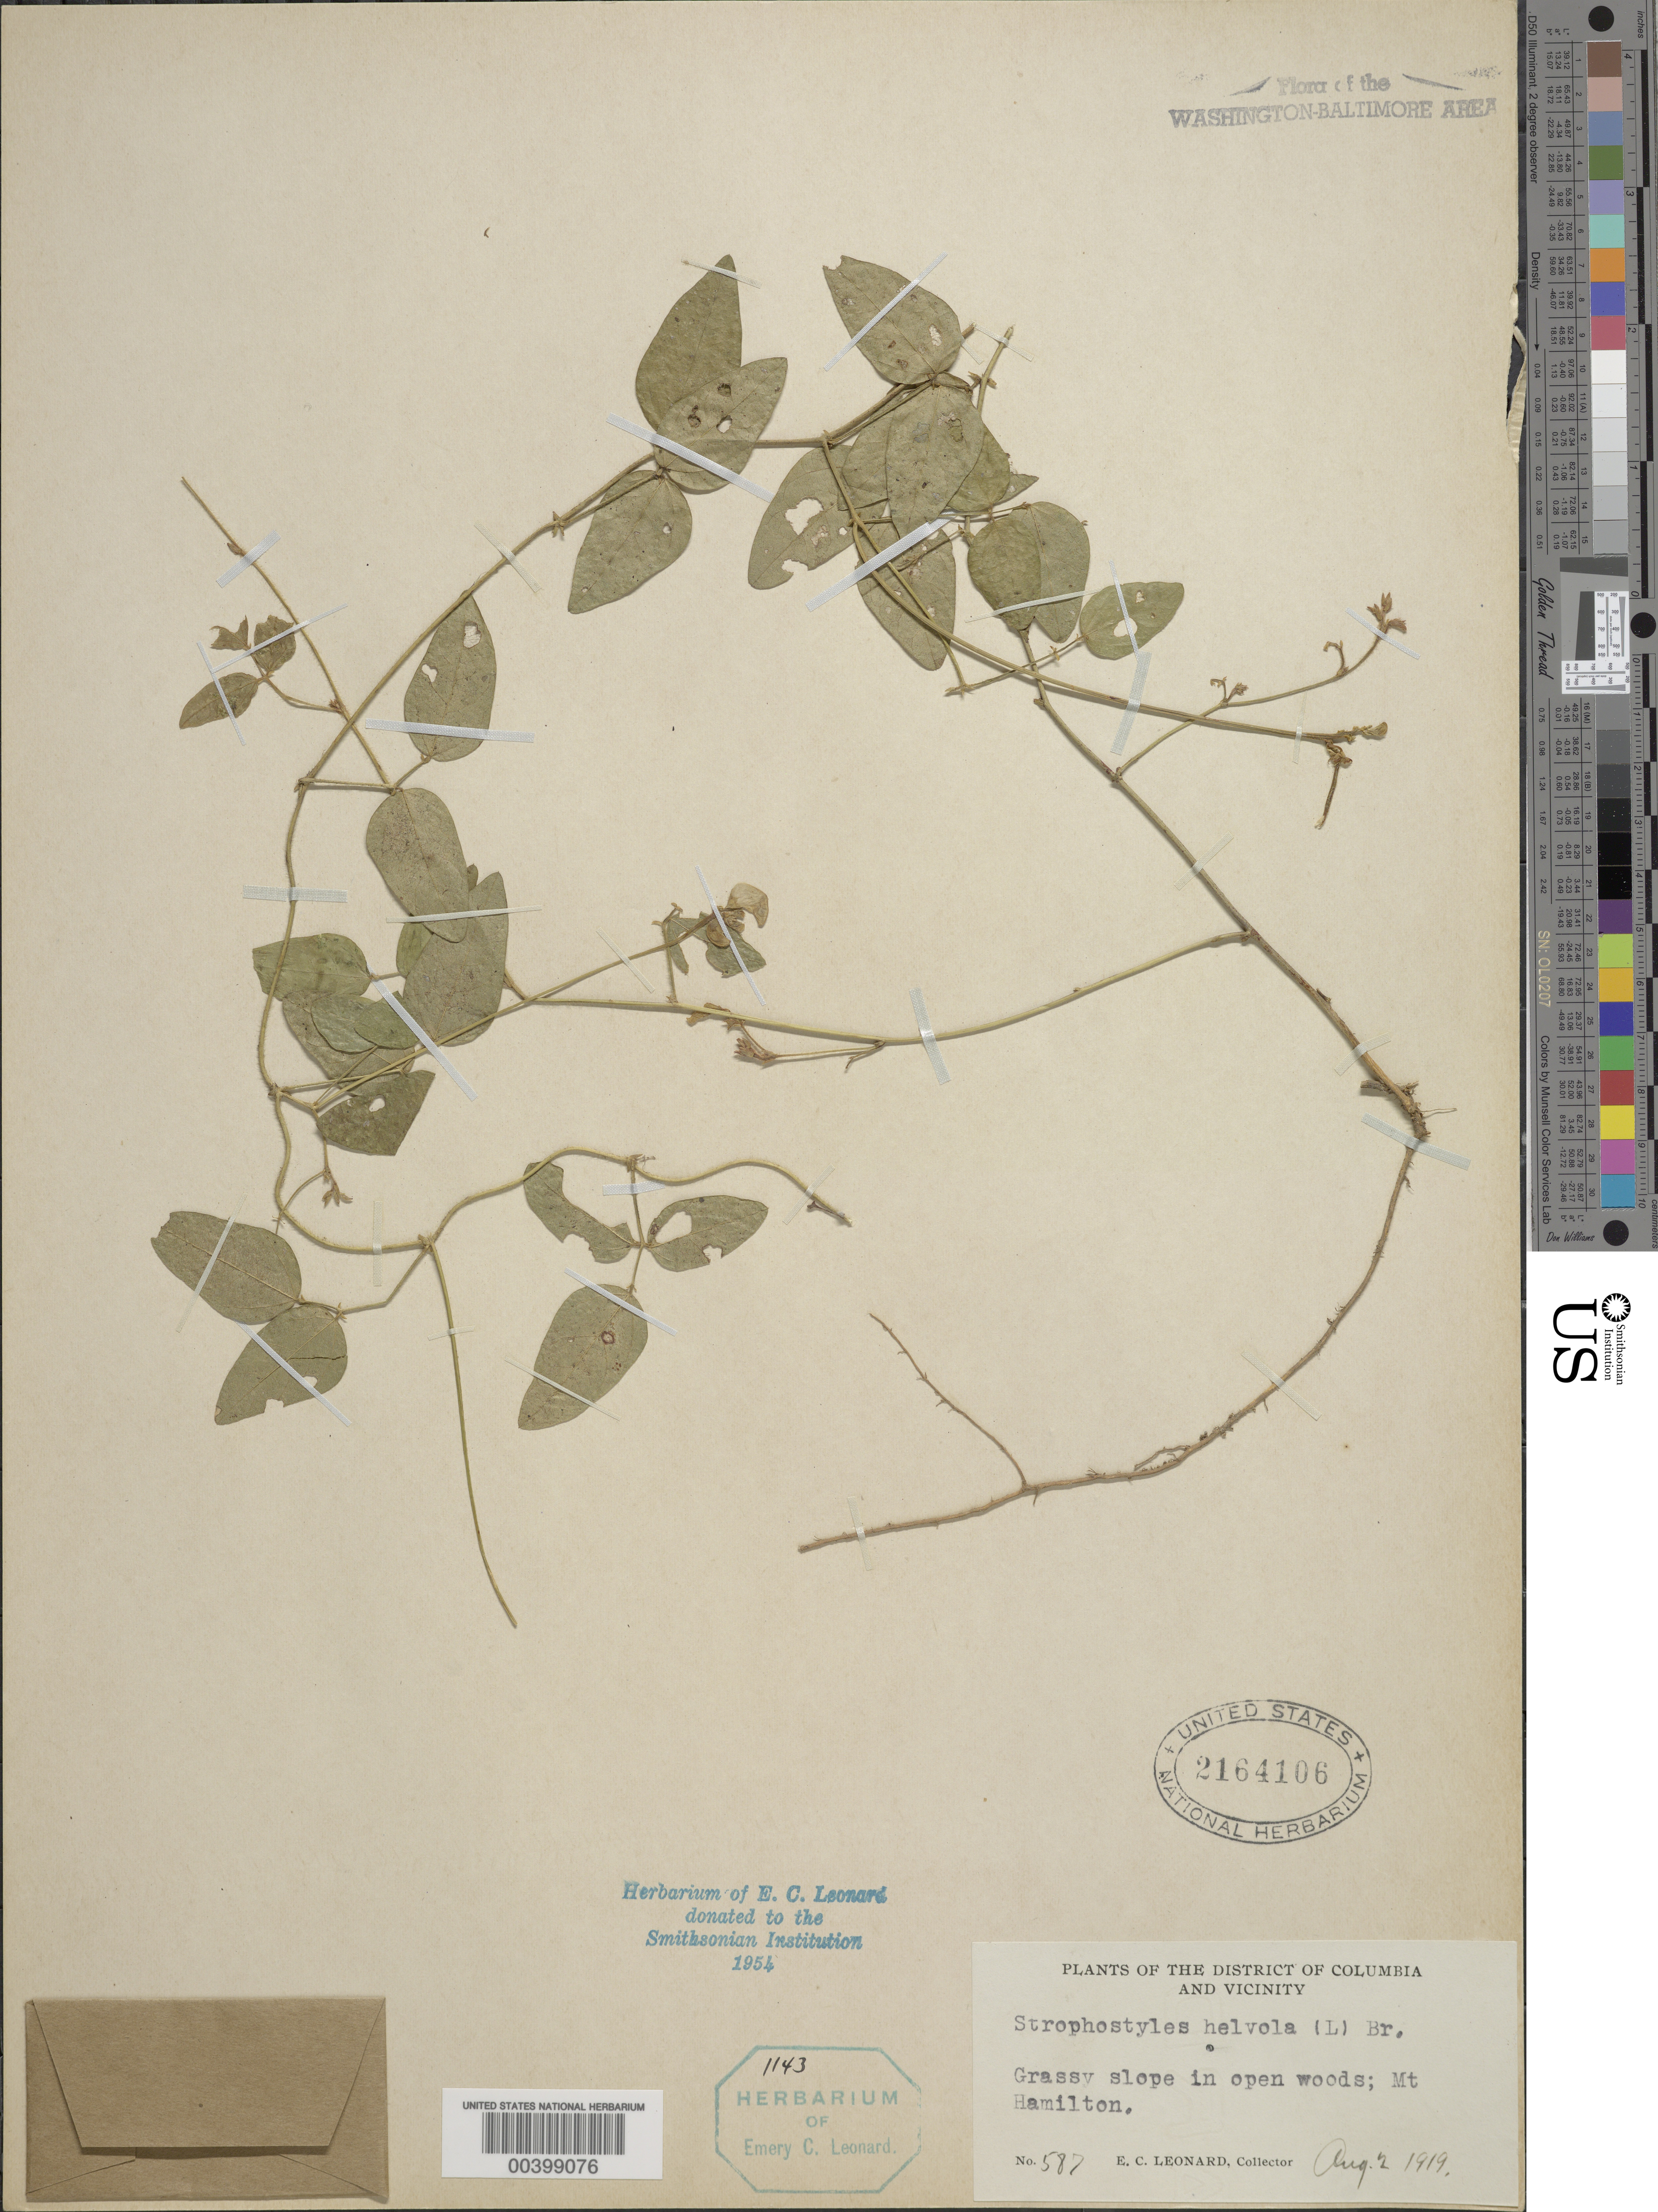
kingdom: Plantae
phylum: Tracheophyta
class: Magnoliopsida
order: Fabales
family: Fabaceae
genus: Strophostyles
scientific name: Strophostyles helvola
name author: (L.) Elliott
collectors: E. C. Leonard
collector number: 587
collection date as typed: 02 Aug 1919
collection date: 1919-08-02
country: United States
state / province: District of Columbia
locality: Mount Hamilton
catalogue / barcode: US 2164106